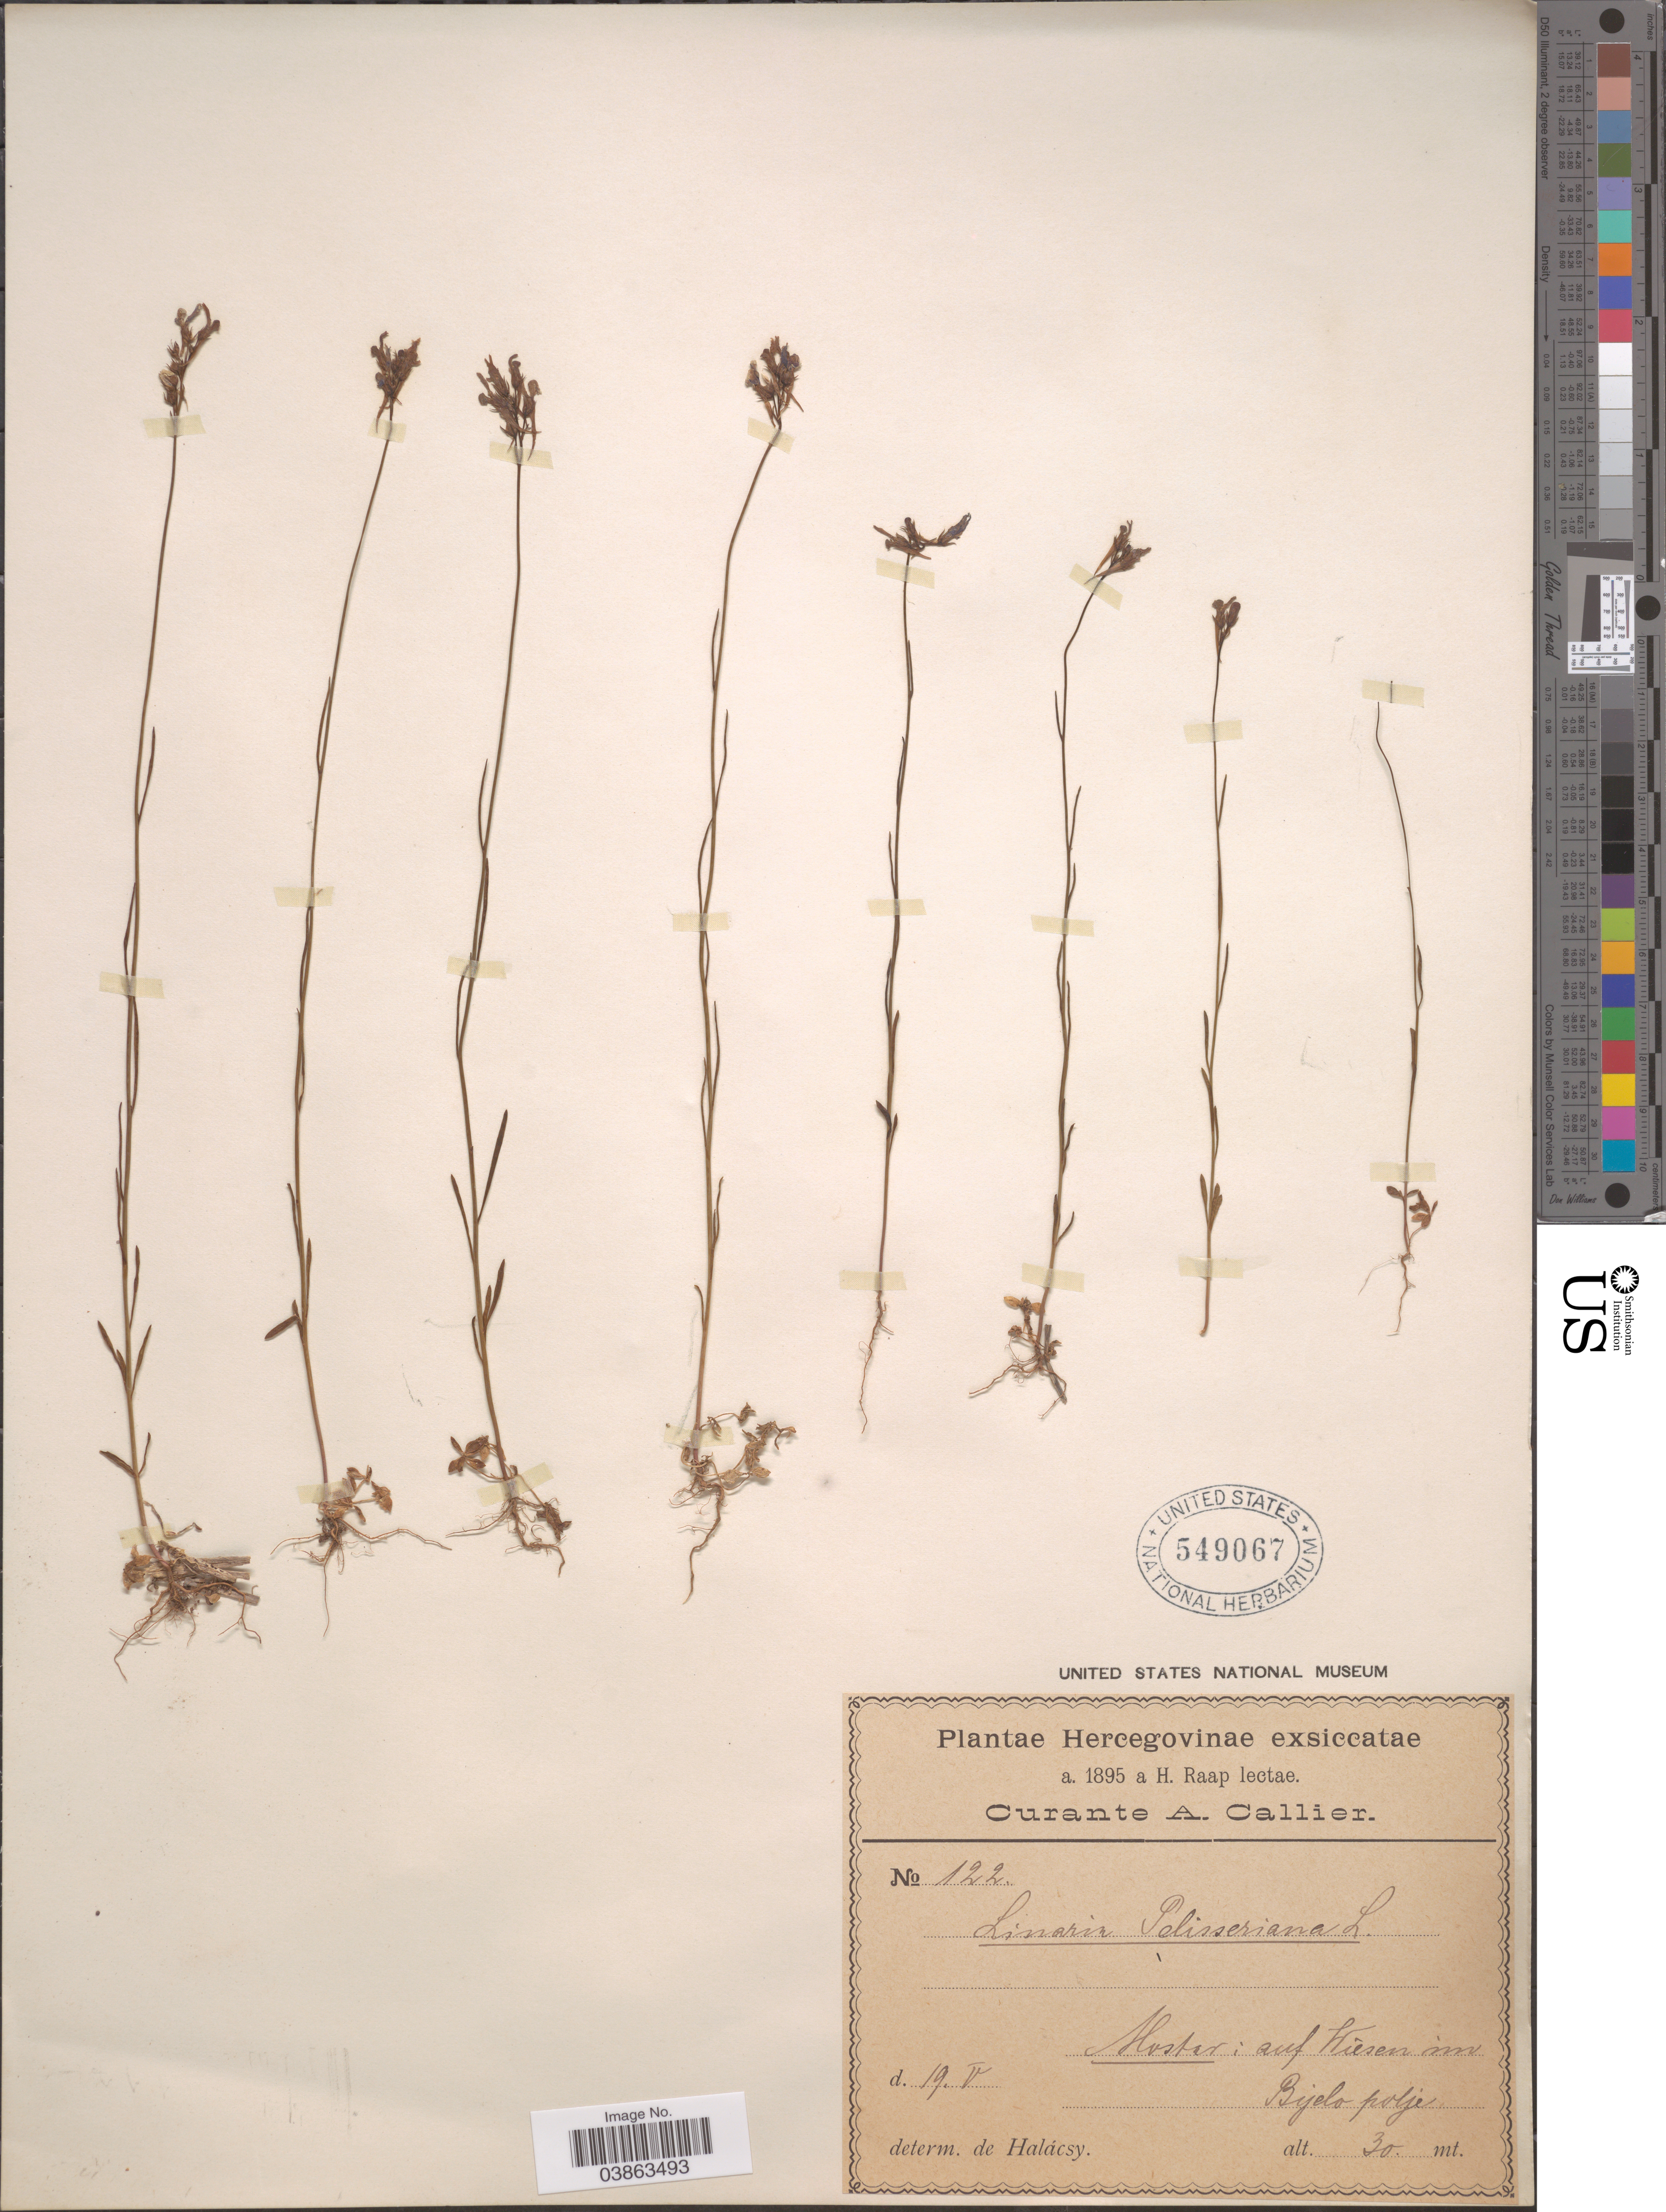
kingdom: Plantae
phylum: Tracheophyta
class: Magnoliopsida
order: Lamiales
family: Plantaginaceae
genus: Linaria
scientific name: Linaria pelisseriana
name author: (L.) Mill.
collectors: C. A. Callier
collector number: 122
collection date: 1895-05-19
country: Bosnia and Herzegovina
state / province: Federation of B&H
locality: Mostar; auf Wiesen im Bijelo polje.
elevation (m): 30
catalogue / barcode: US 549067